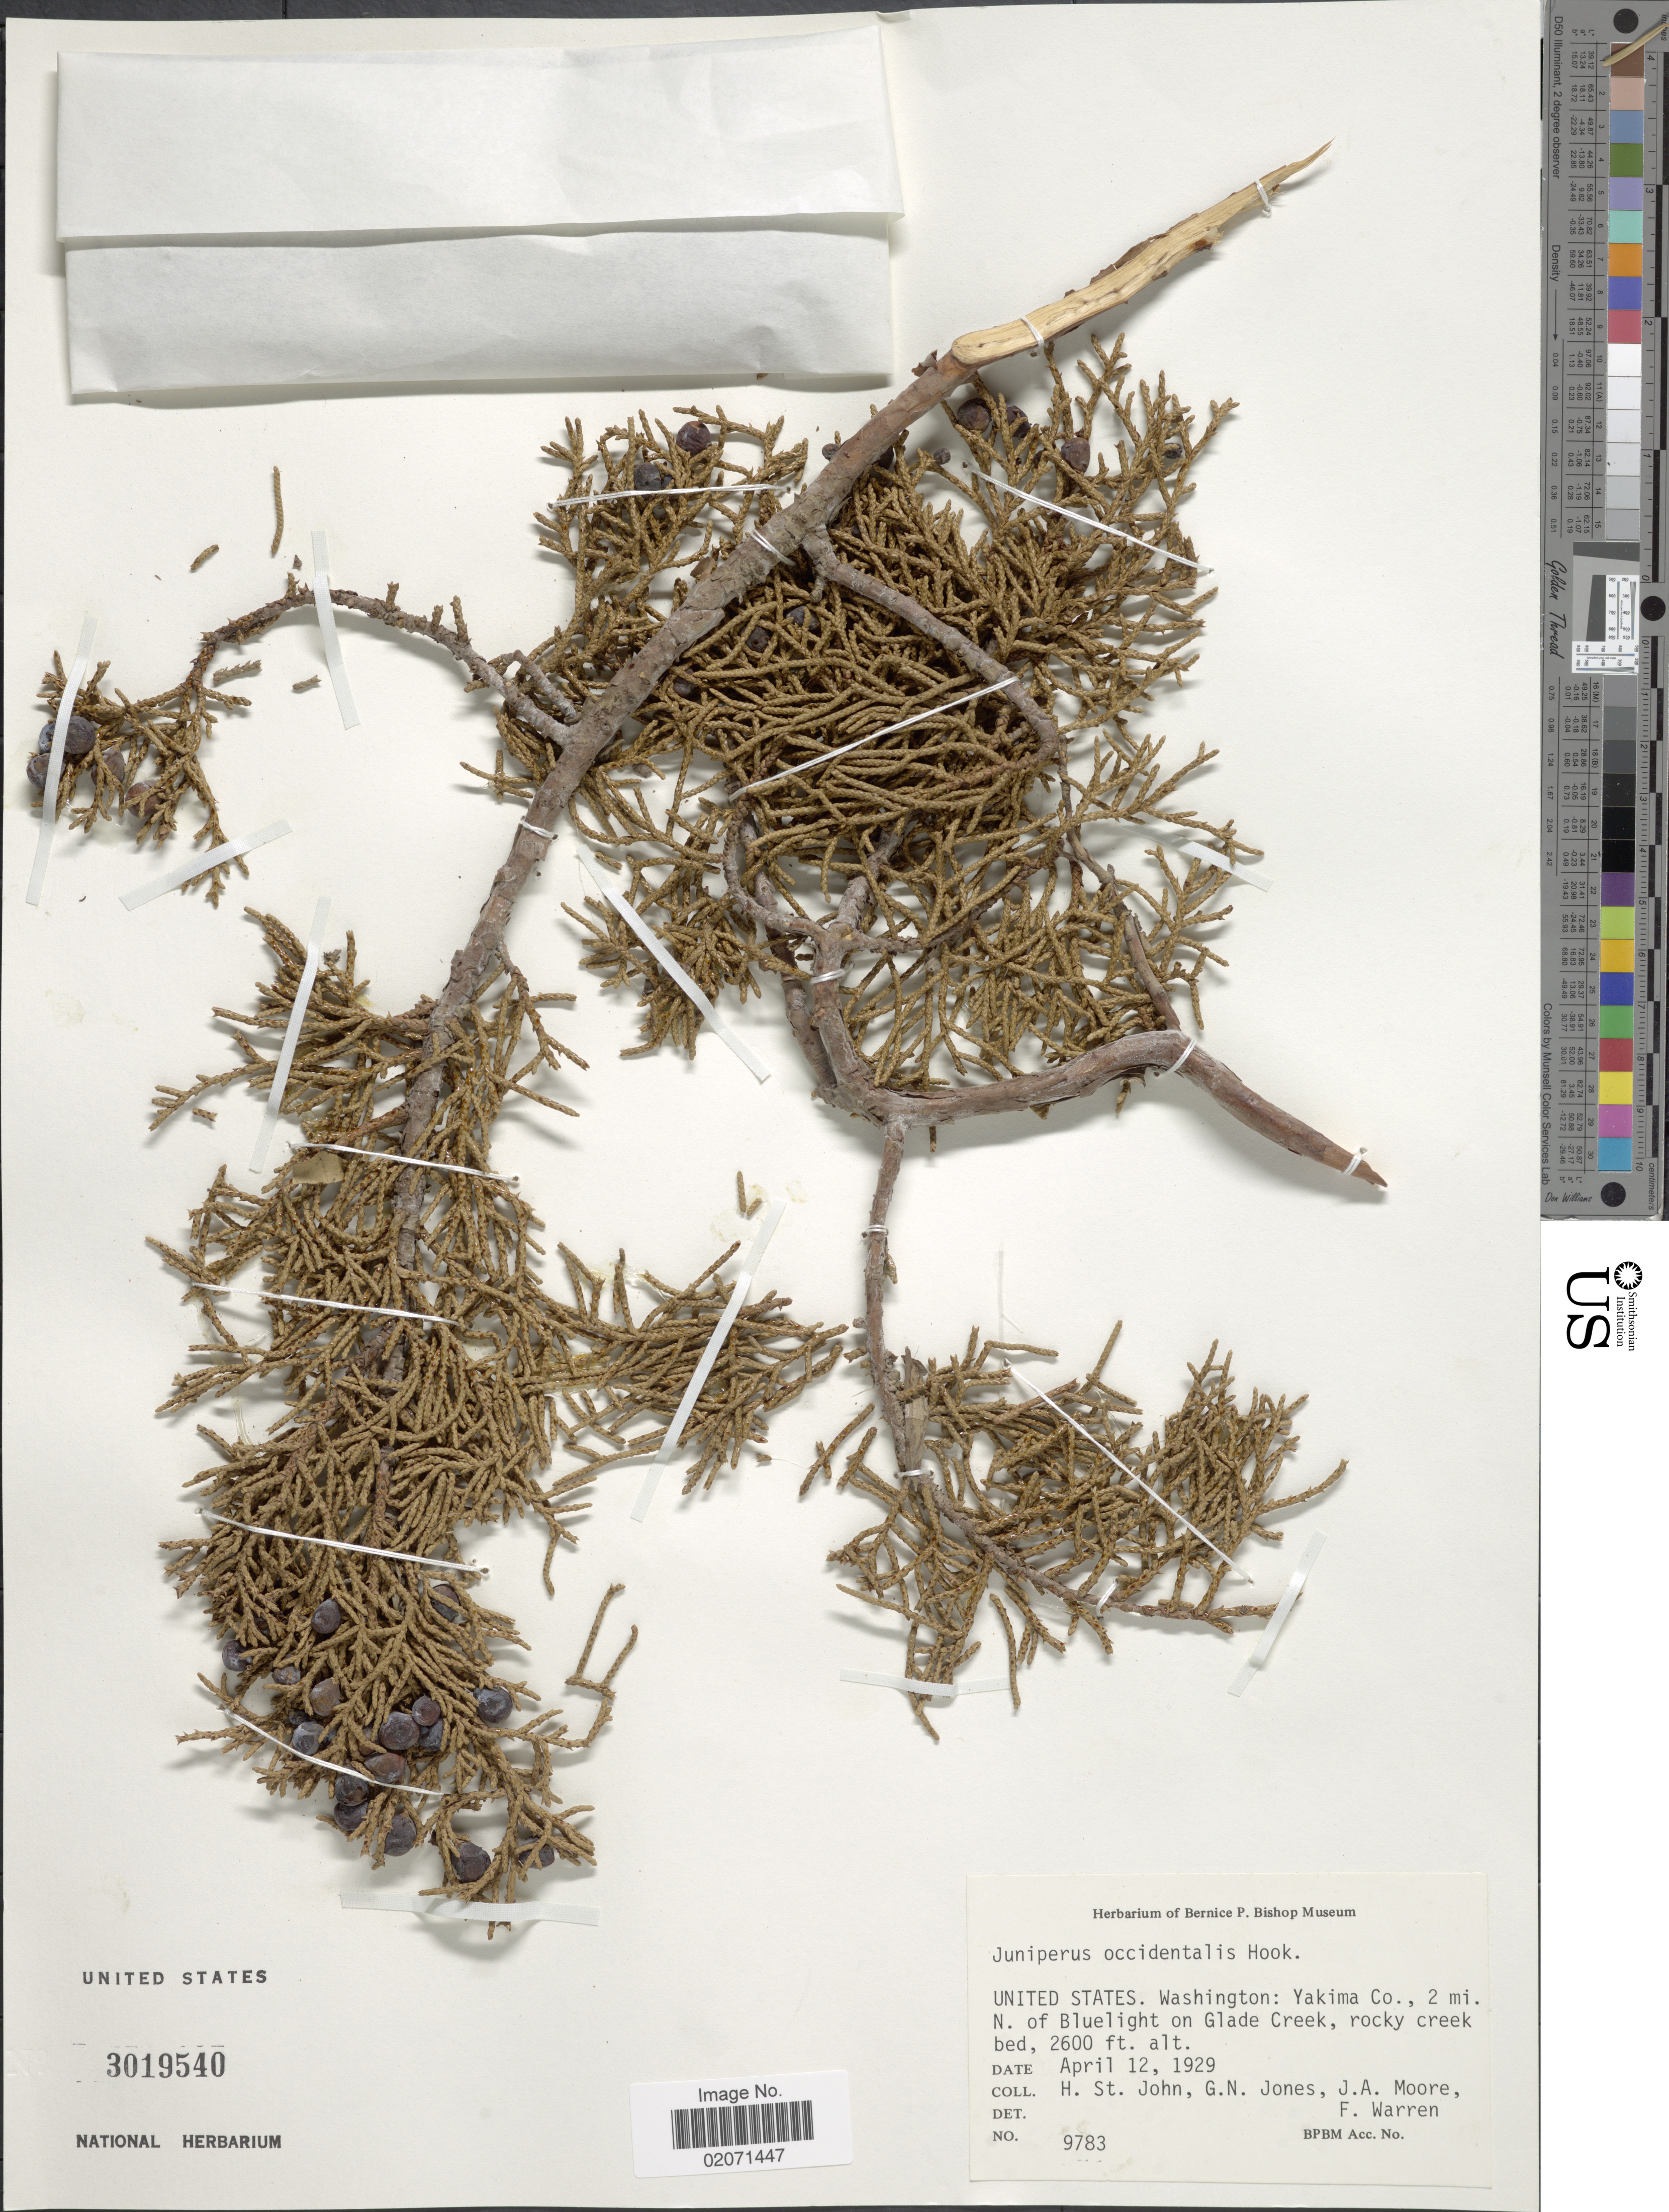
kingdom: Plantae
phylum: Tracheophyta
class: Pinopsida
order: Pinales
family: Cupressaceae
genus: Juniperus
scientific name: Juniperus occidentalis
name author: Hook.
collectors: H. St. John, G. N. Jones, J. A. Moore & F. Warren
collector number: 9783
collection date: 1929-04-12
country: United States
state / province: Washington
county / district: Yakima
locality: United States. Yakima Co., 2 mi. N. of Bluelight on Glade Creek, rocky creek bed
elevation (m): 792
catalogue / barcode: US 3019540